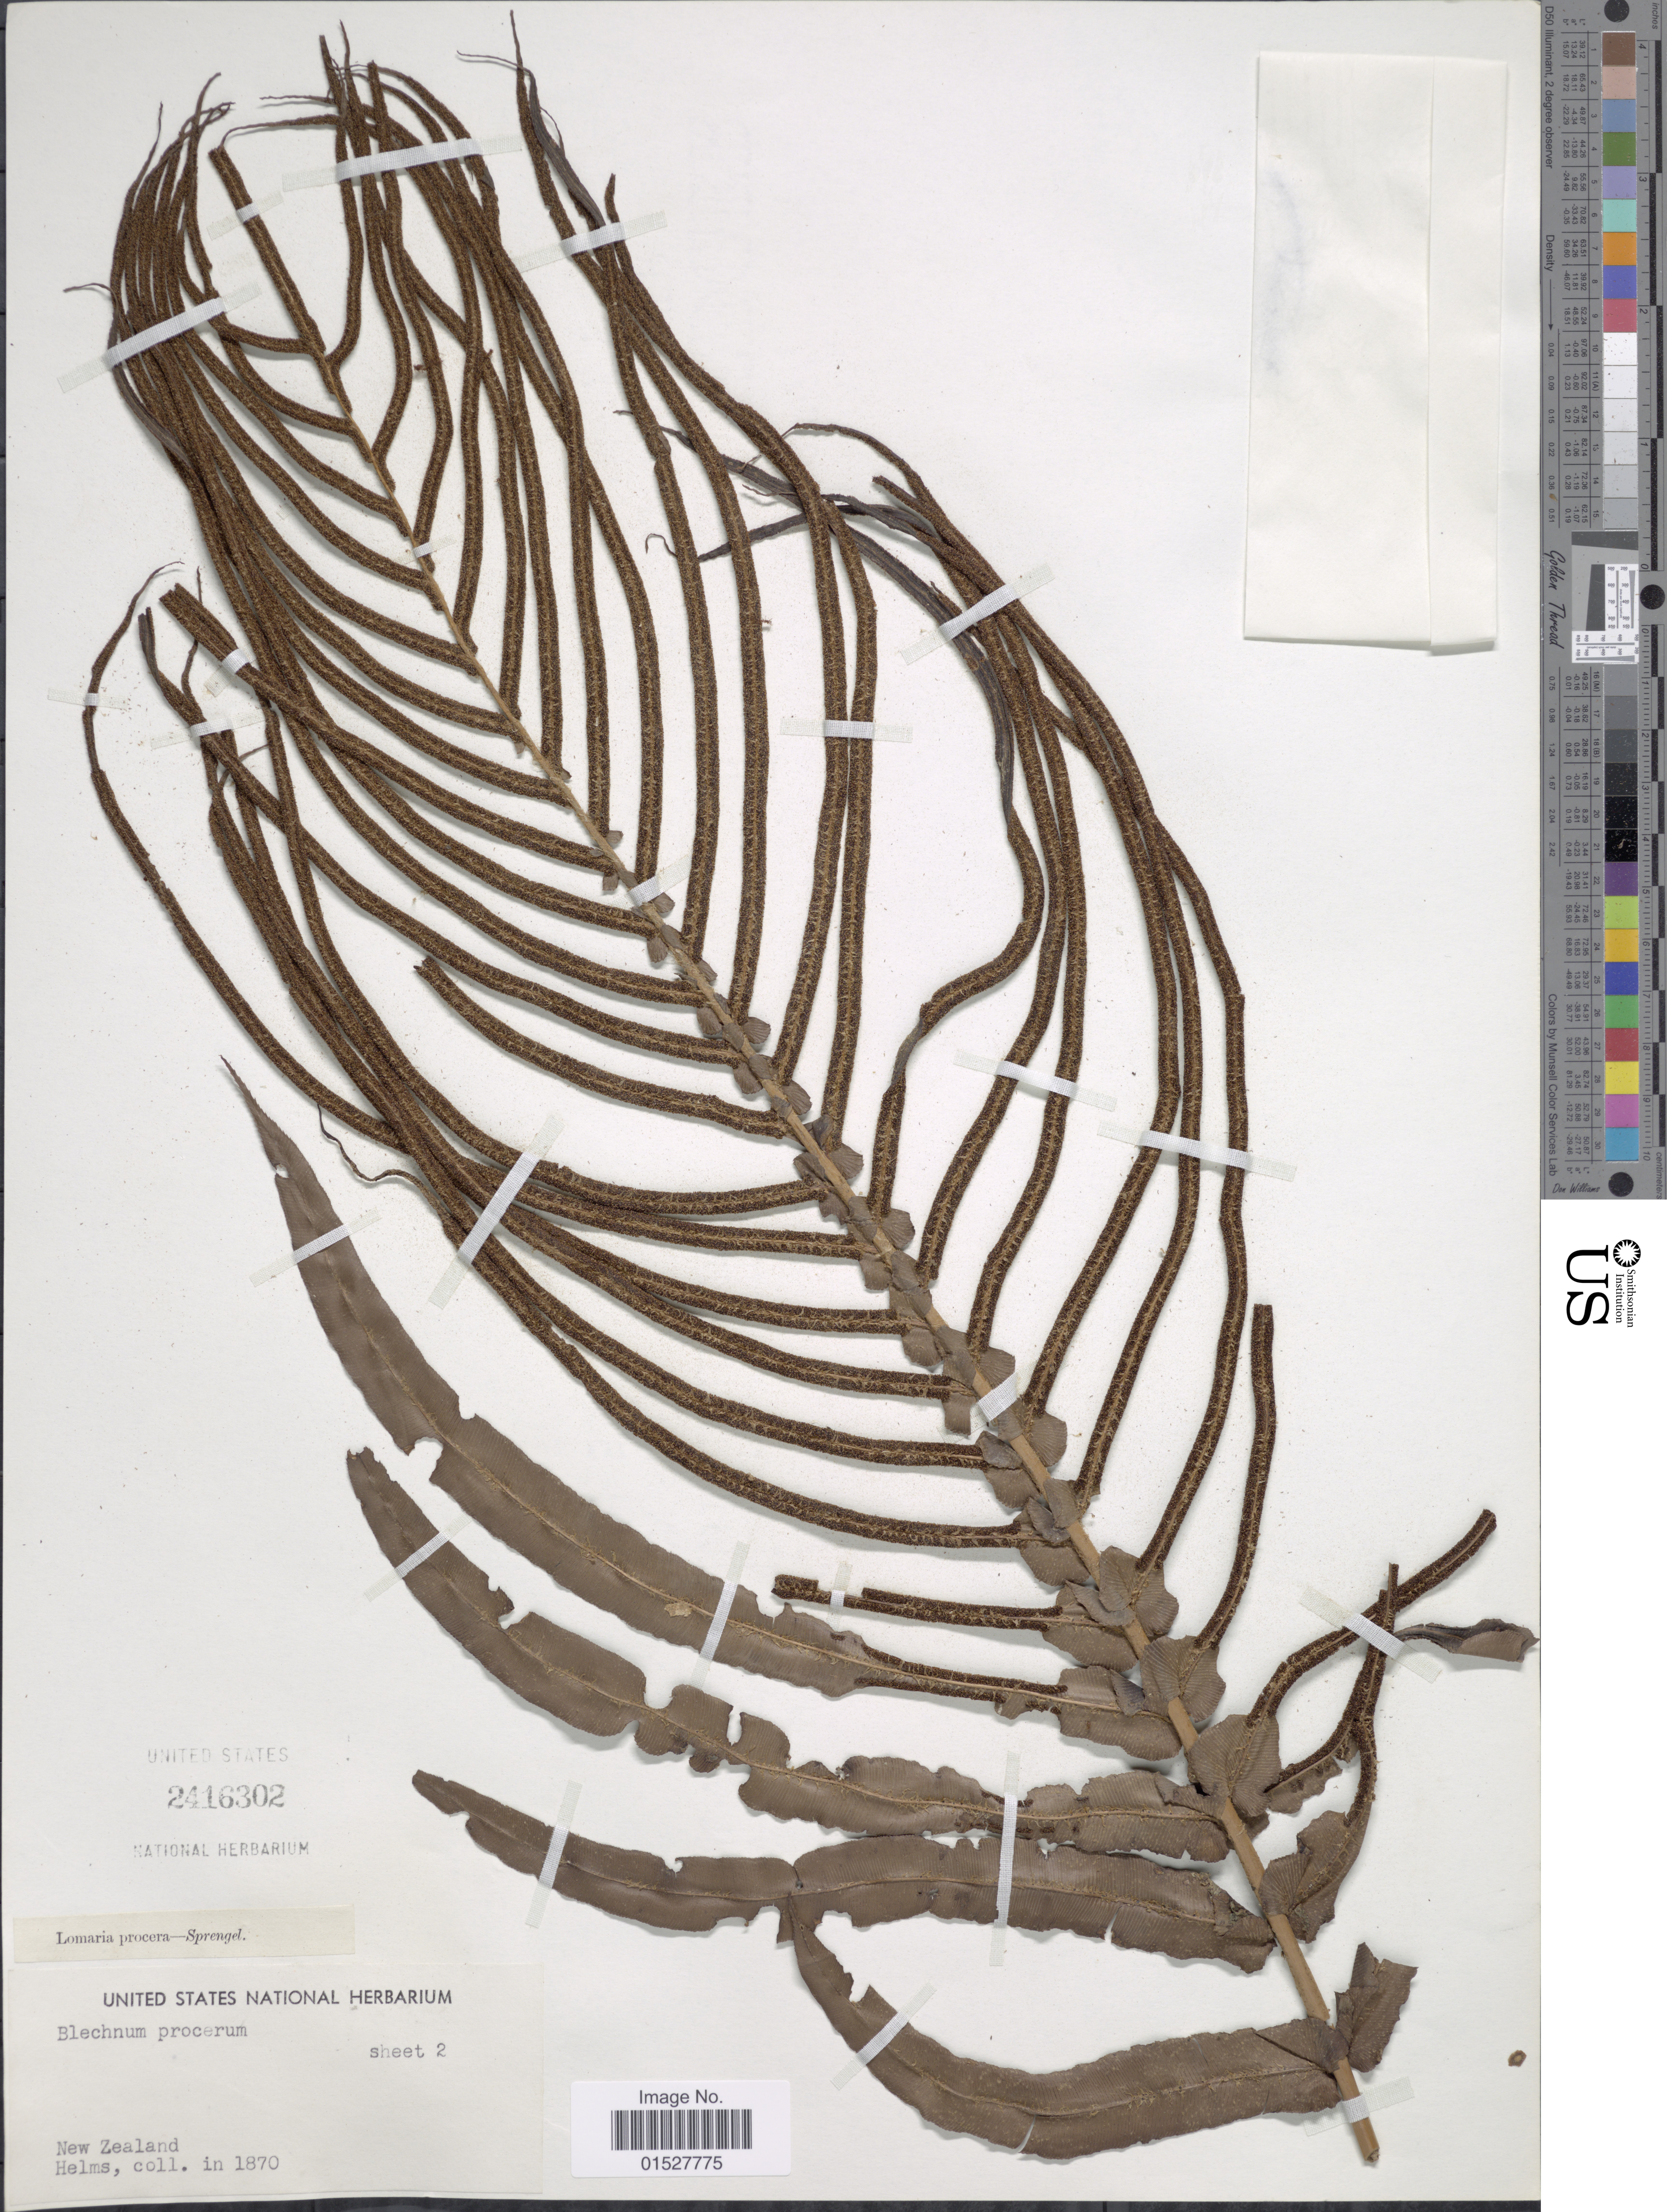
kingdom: Plantae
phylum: Tracheophyta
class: Polypodiopsida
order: Polypodiales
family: Blechnaceae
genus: Blechnum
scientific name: Blechnum capense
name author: (L.) Schltdl.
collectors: Helms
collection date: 1870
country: New Zealand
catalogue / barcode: US 2416302